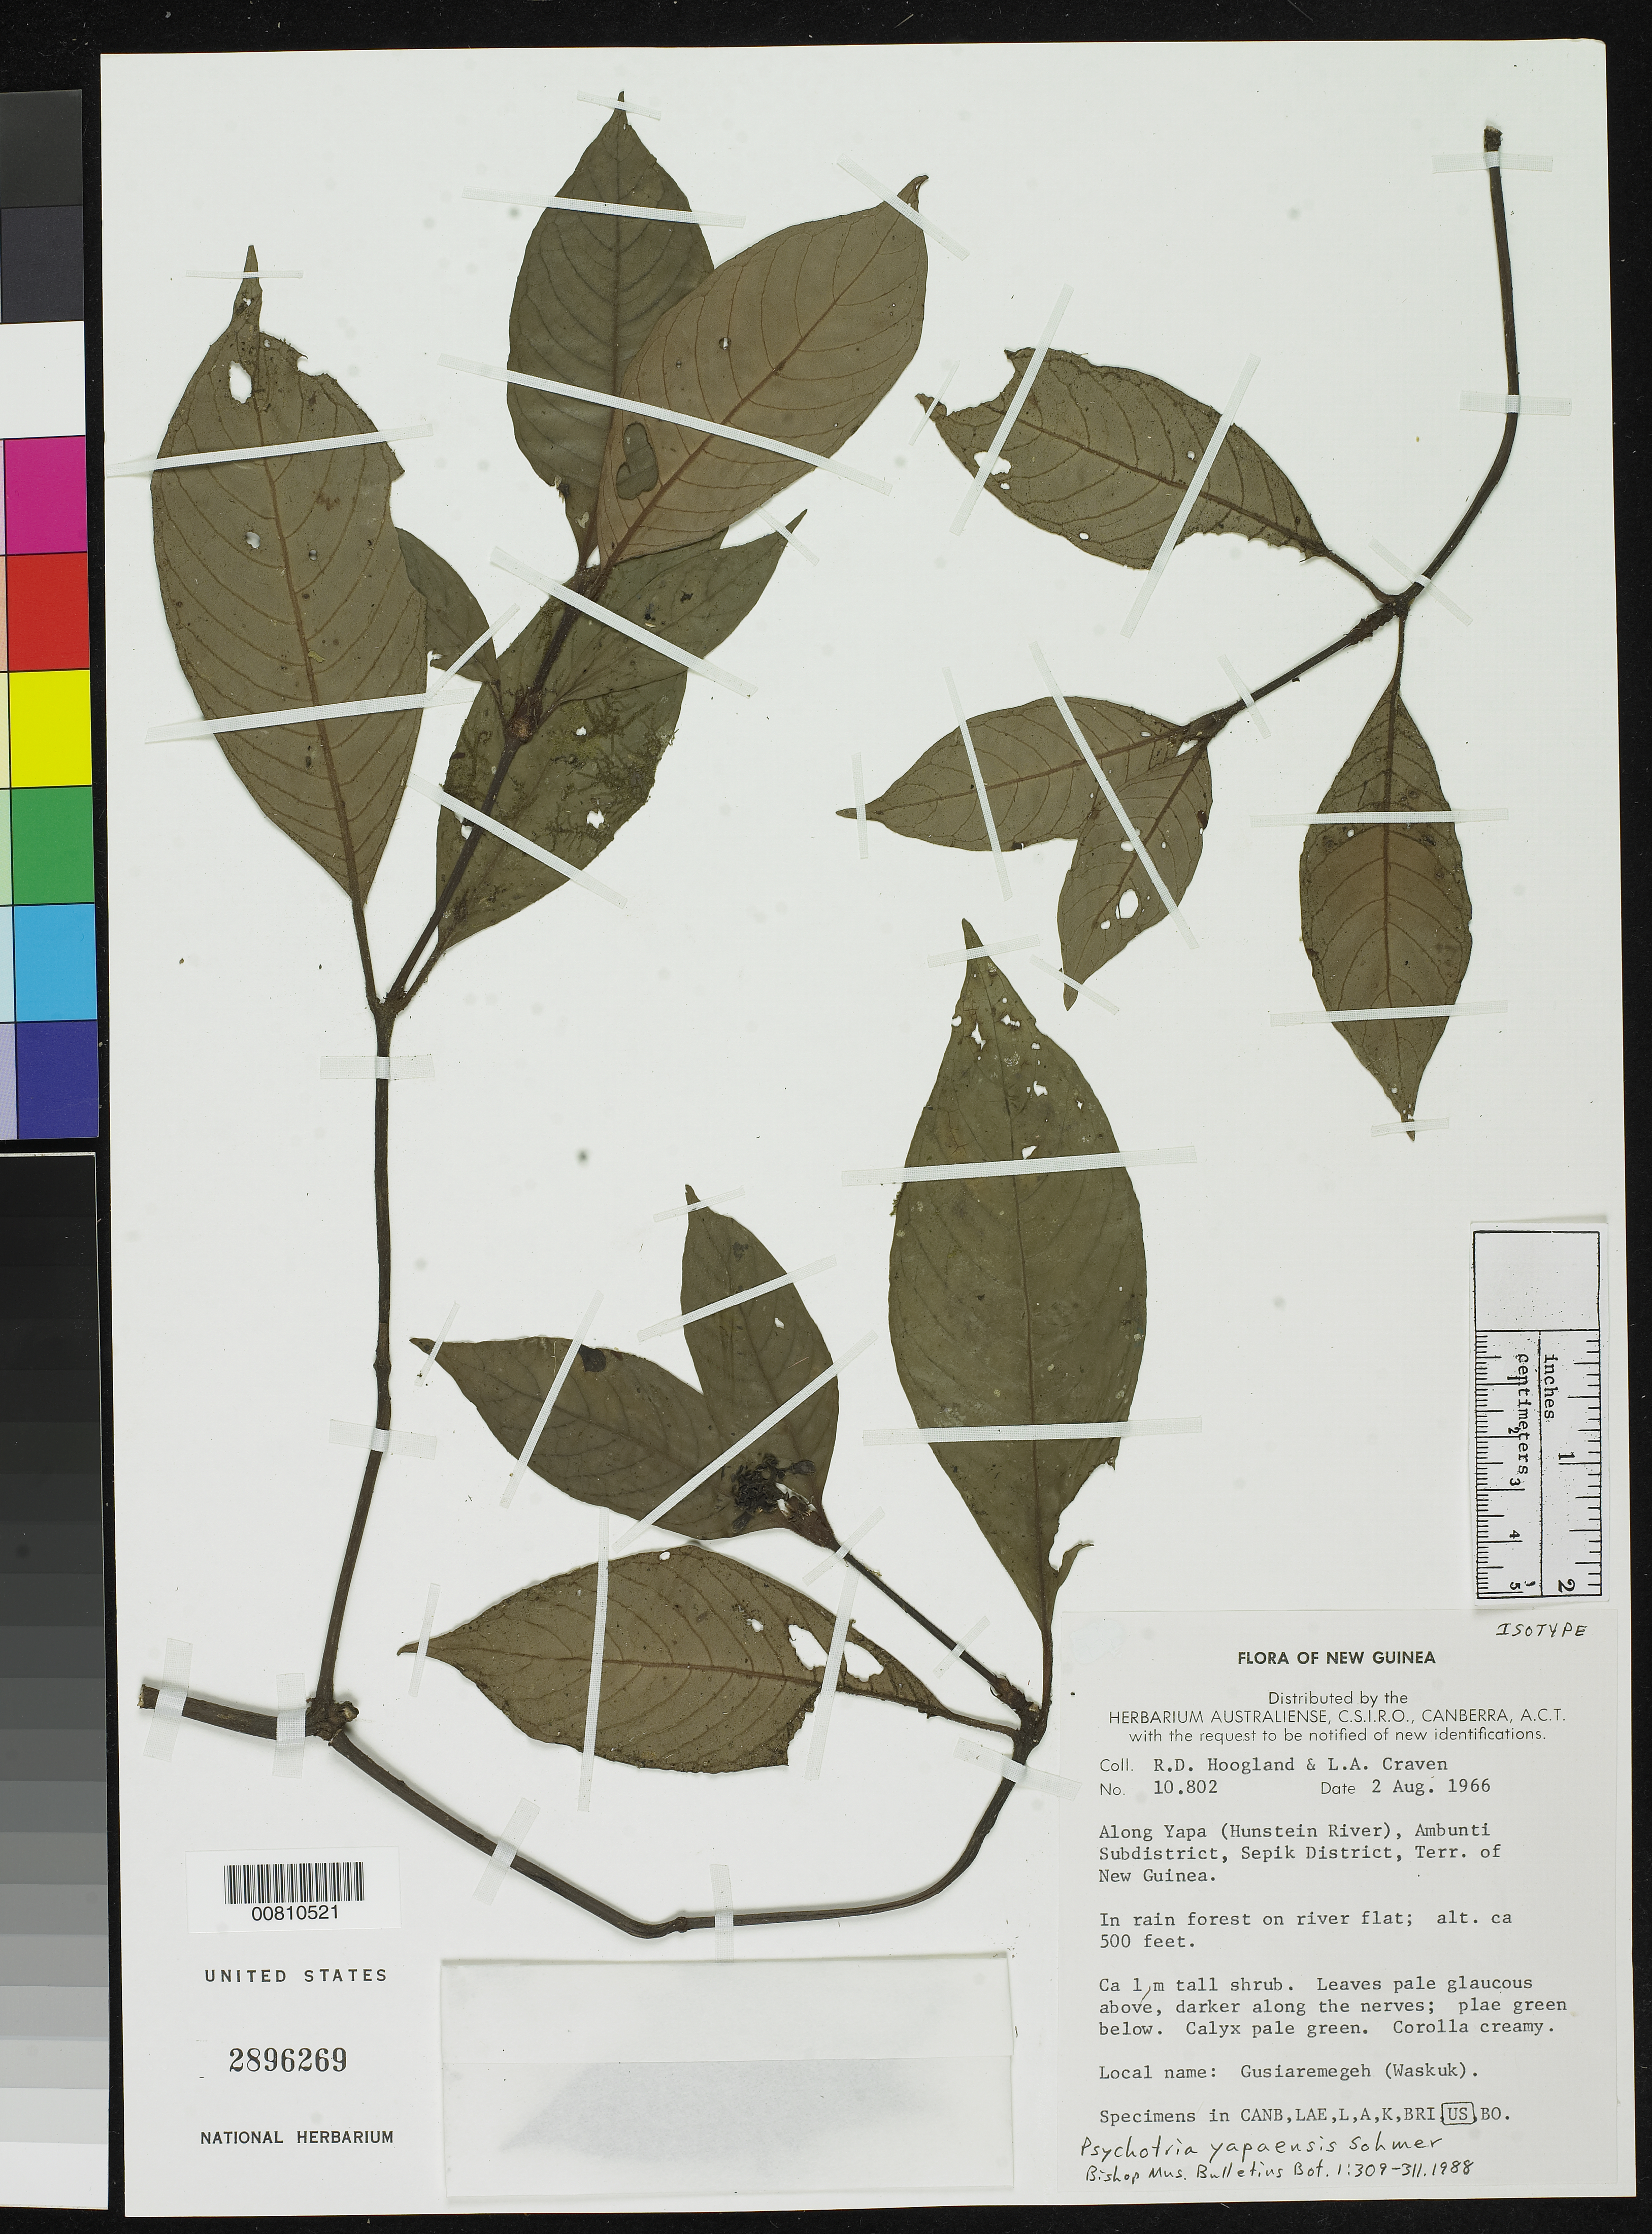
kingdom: Plantae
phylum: Tracheophyta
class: Magnoliopsida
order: Gentianales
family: Rubiaceae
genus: Psychotria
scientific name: Psychotria yapaensis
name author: Sohmer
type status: Isotype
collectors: R. D. Hoogland & L. A. Craven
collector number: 10802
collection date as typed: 02 Aug 1966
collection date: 1966-08-02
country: Papua New Guinea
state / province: East Sepik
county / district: Ambunti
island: New Guinea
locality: Along Yapa (Hunstein River), Ambunti Subdistrict, Sepik District, Terr. of New Guinea.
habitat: In rain forest on river flat.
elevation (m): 152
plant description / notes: Holotype at LAE.; Common name: Local name: Gusiaremegeh (Waskuk)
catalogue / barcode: US 2896269